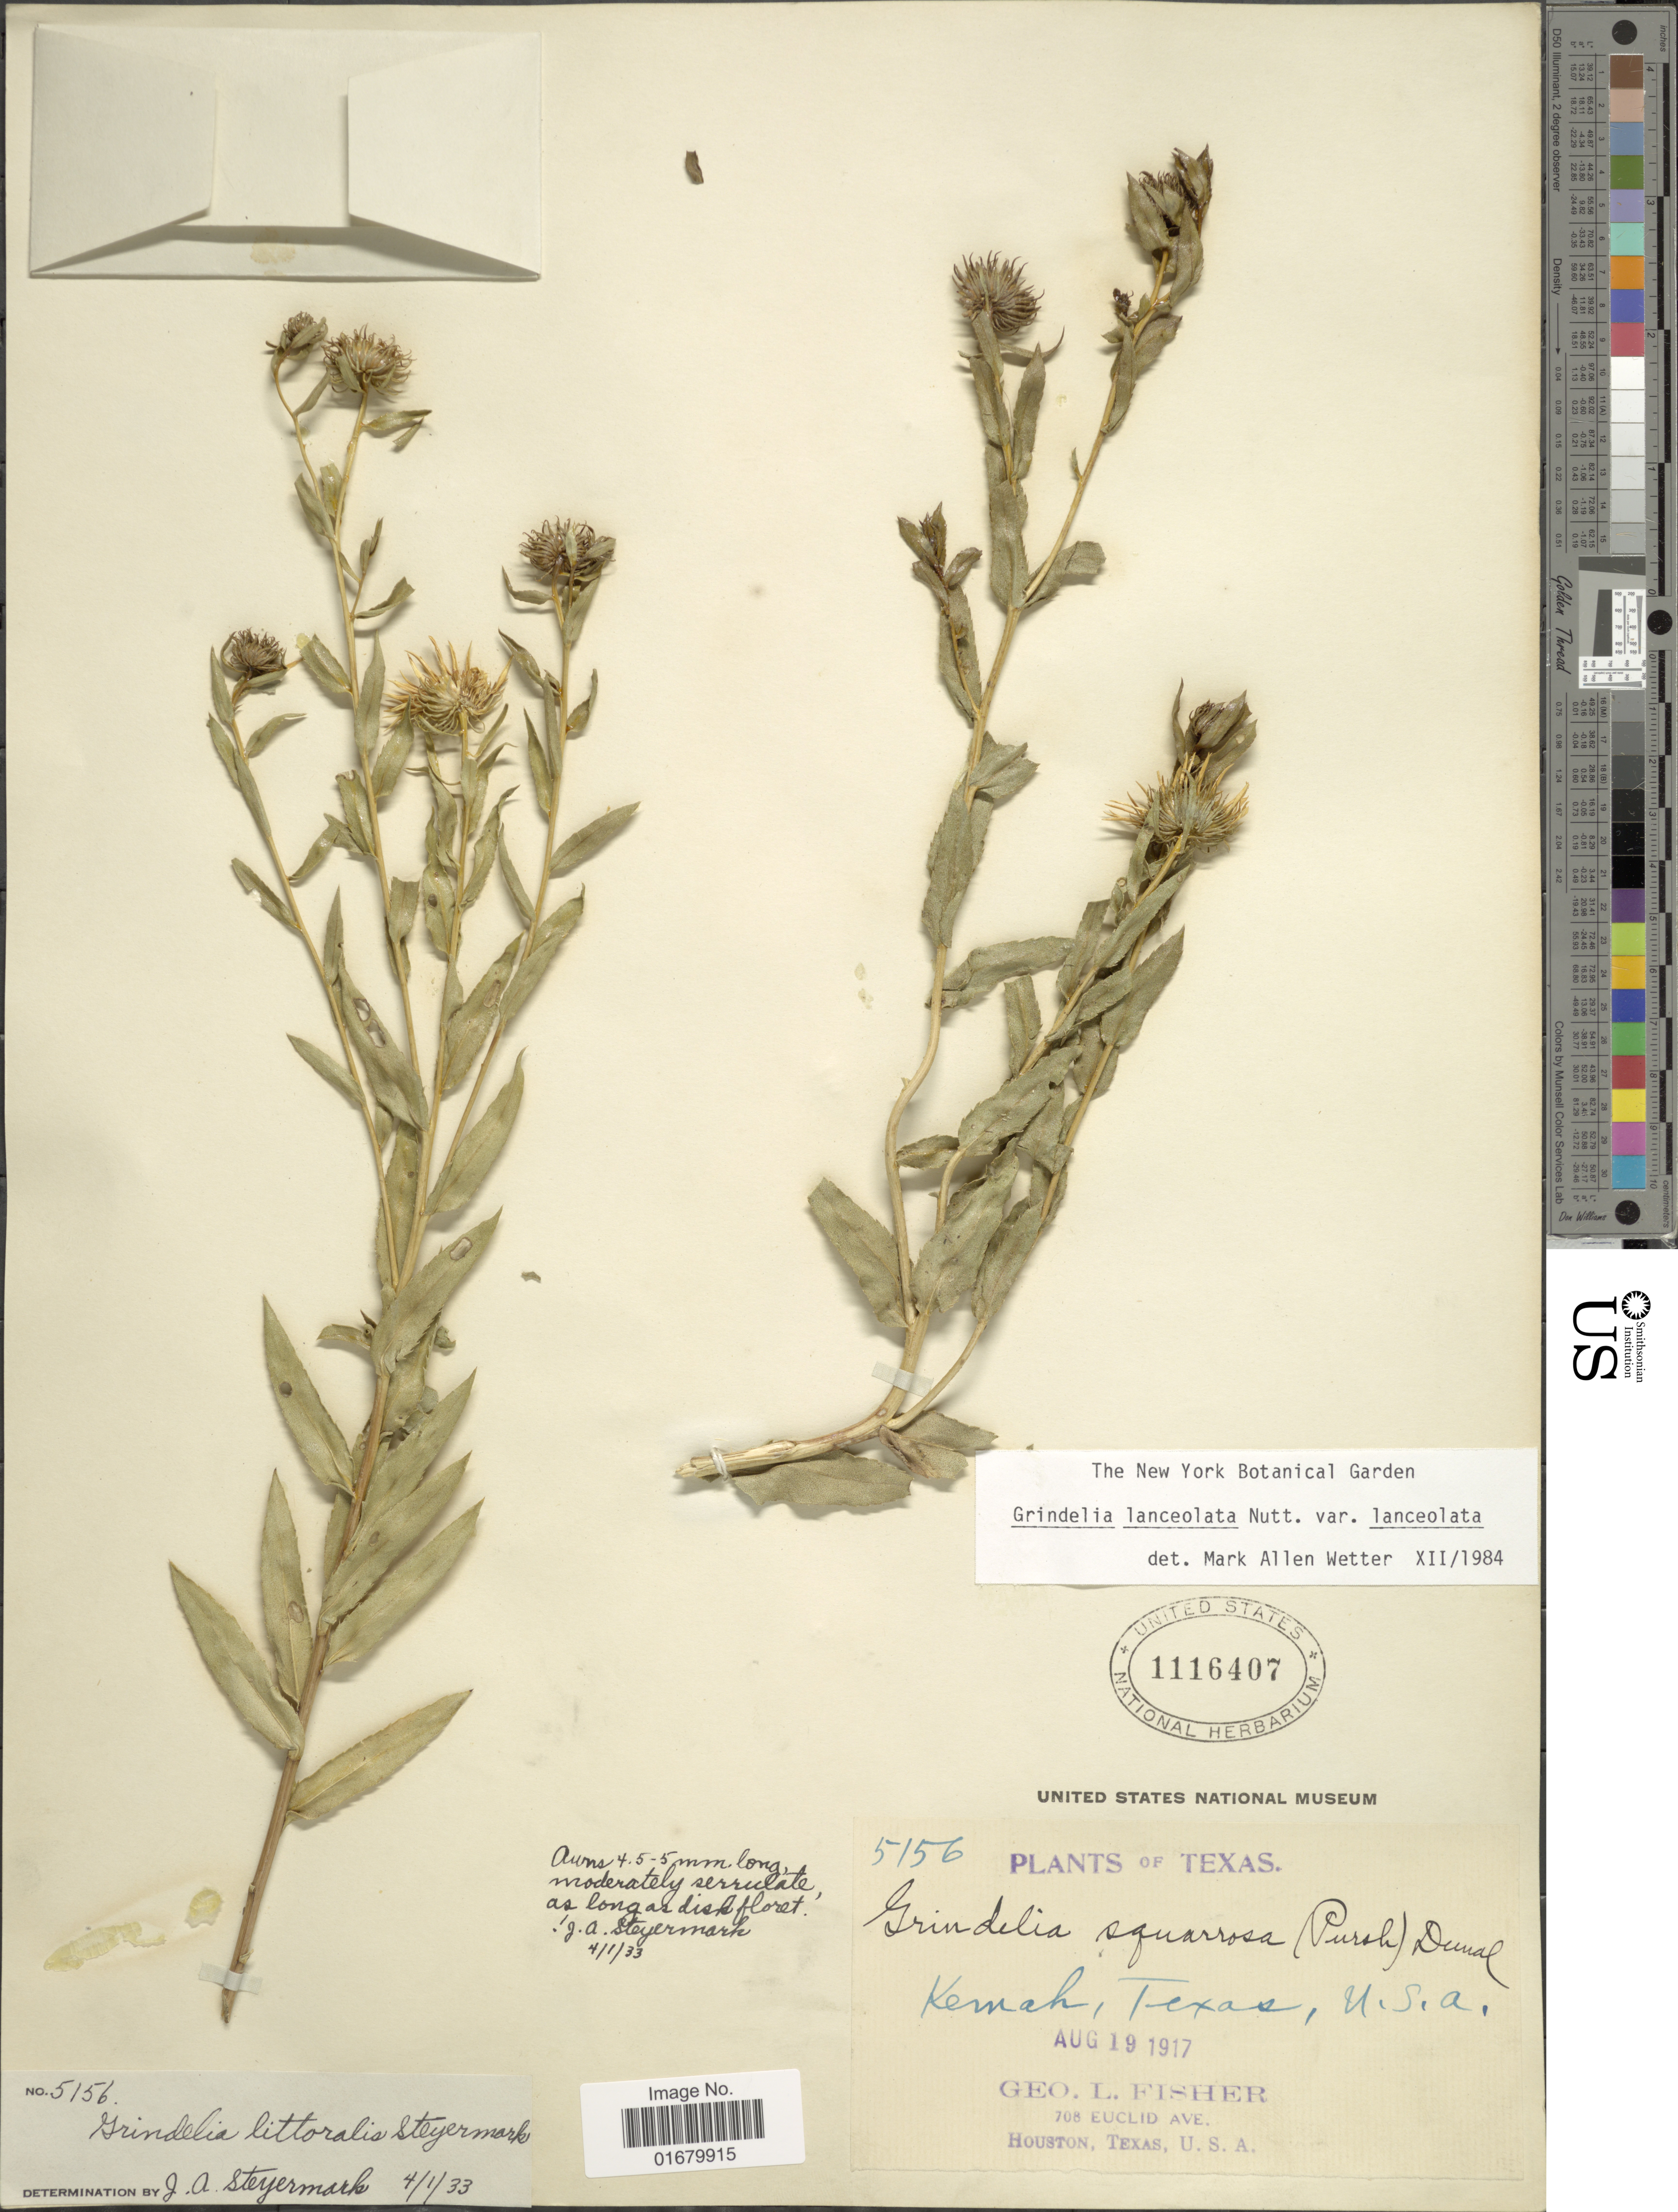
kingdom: Plantae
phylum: Tracheophyta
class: Magnoliopsida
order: Asterales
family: Asteraceae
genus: Grindelia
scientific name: Grindelia lanceolata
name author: Nutt.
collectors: G. L. Fisher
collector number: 5156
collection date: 1917-08-19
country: United States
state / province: Texas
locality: Kemach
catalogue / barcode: US 1116407